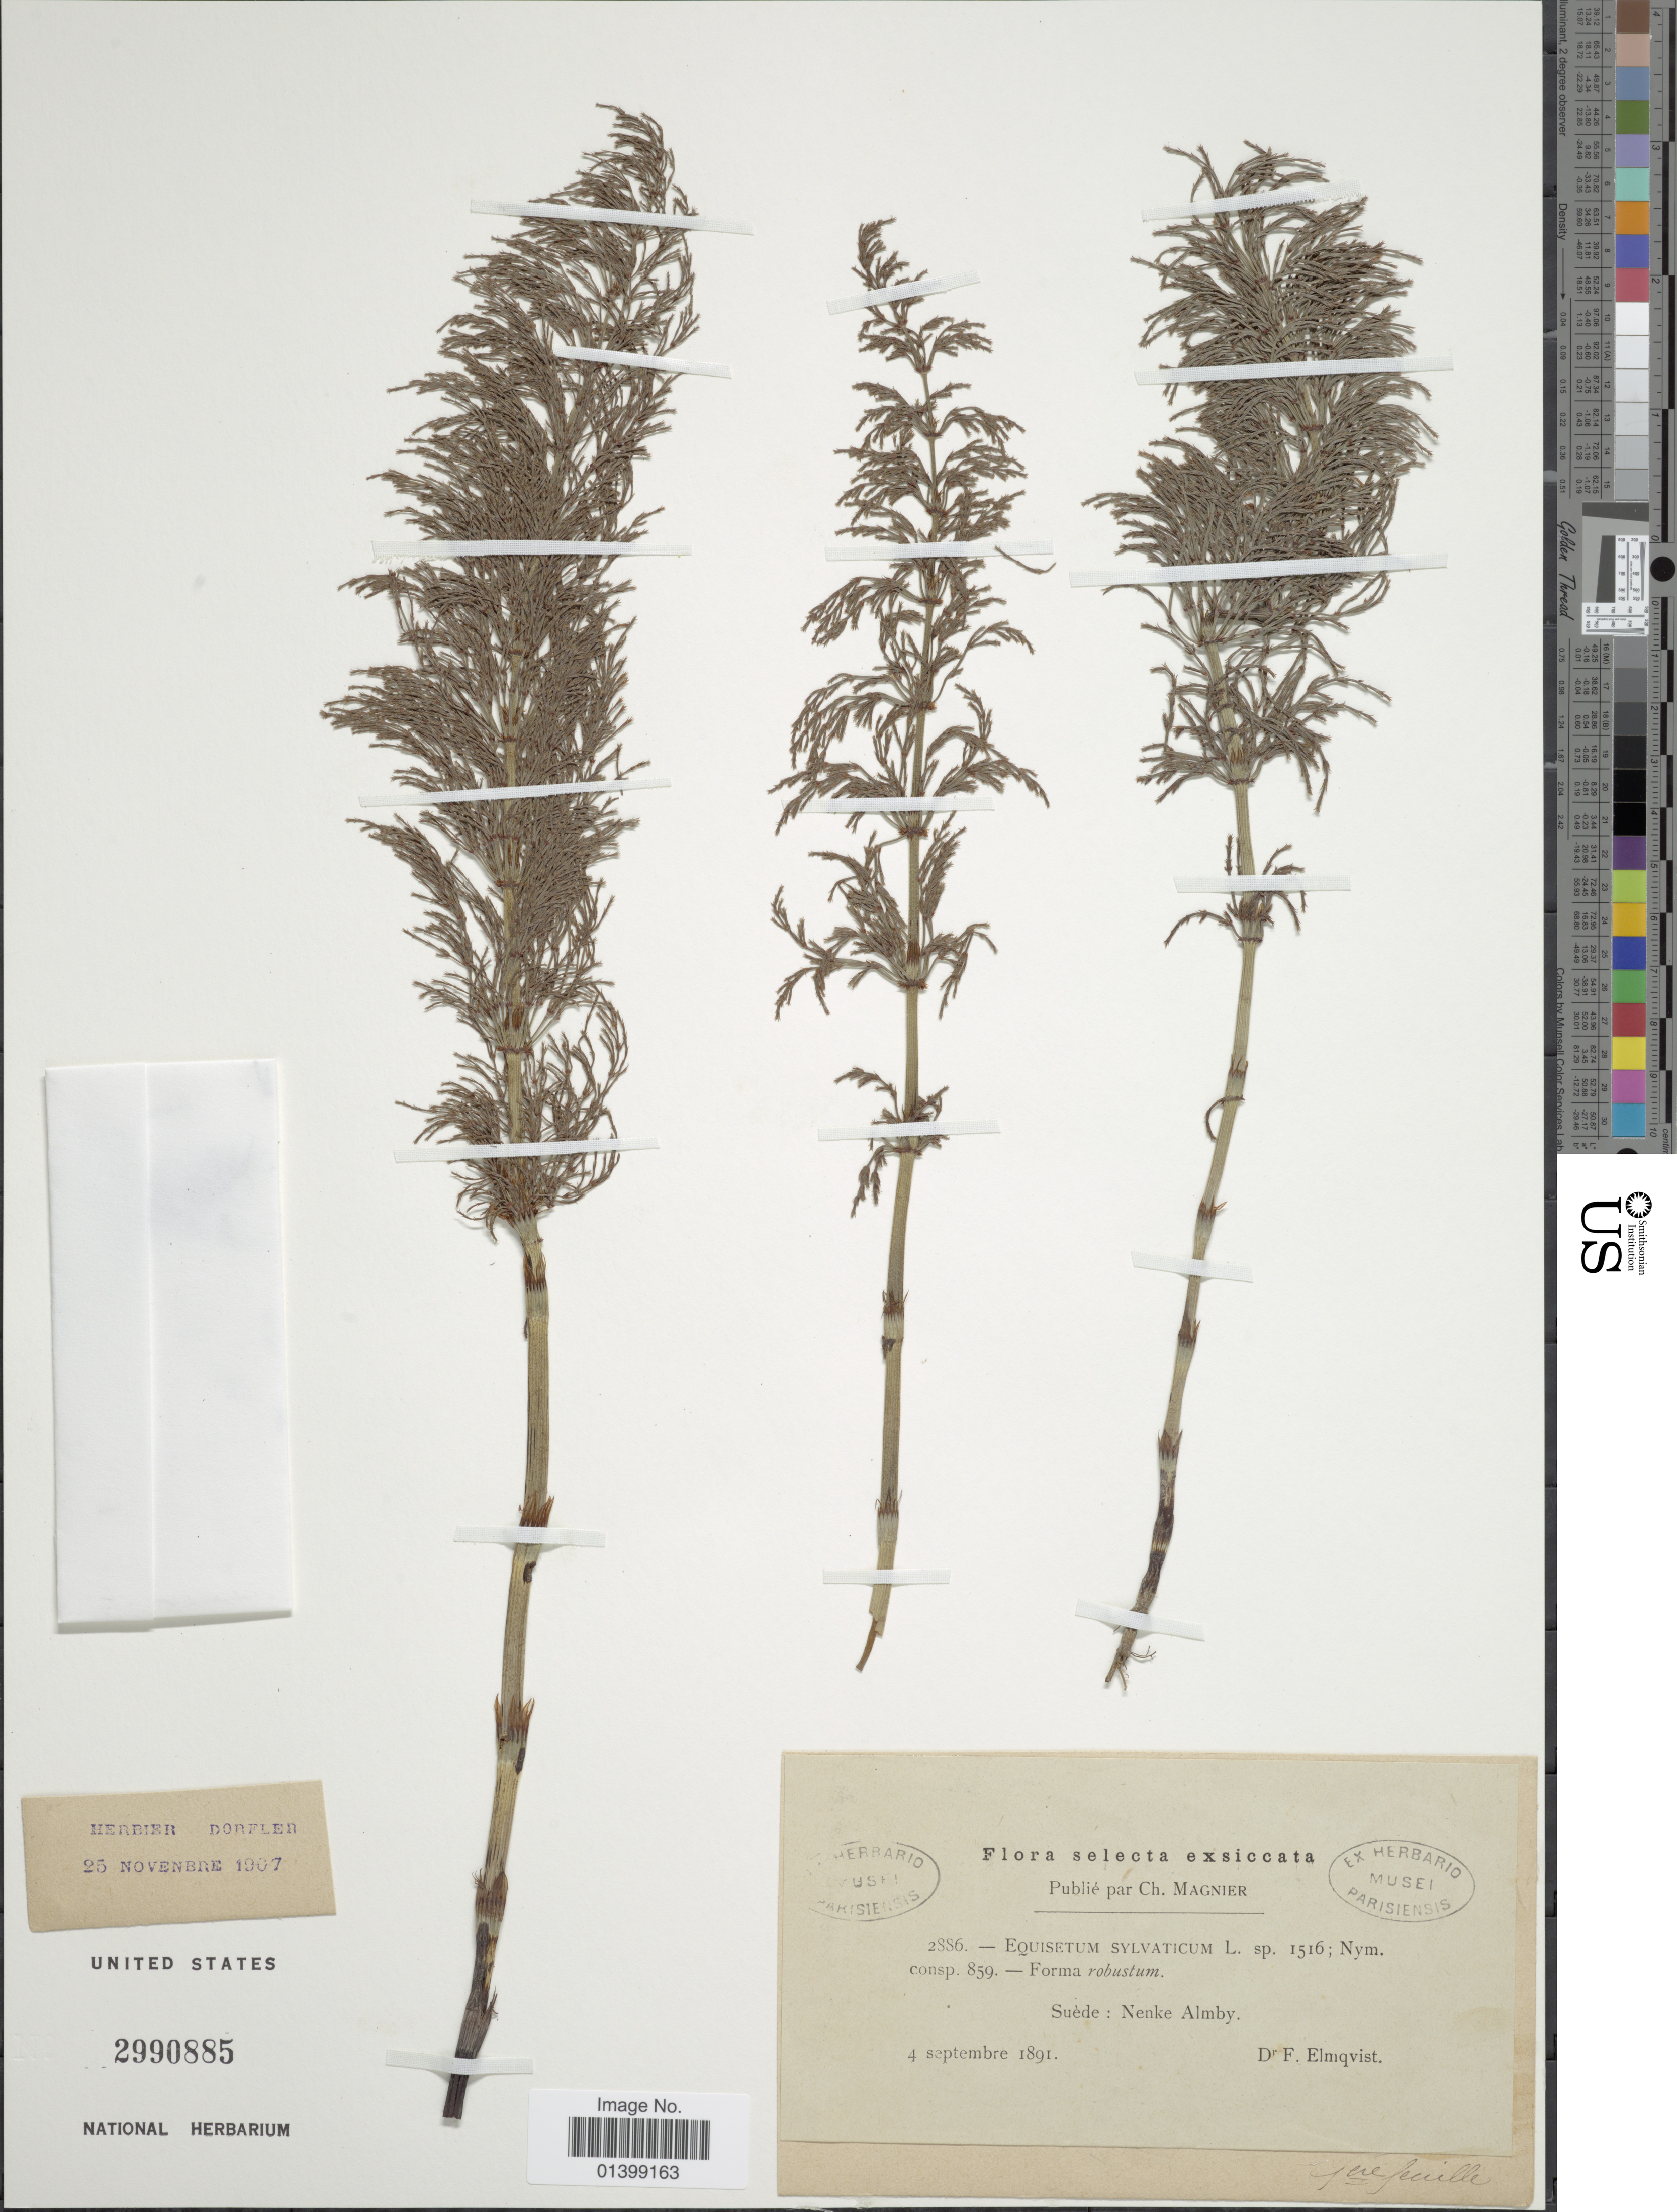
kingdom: Plantae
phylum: Tracheophyta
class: Polypodiopsida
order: Equisetales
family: Equisetaceae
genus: Equisetum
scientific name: Equisetum sylvaticum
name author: L.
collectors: F. Elmquist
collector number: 2886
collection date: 1891-09-04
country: Sweden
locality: Suéde: Nenke Almby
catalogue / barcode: US 2990885